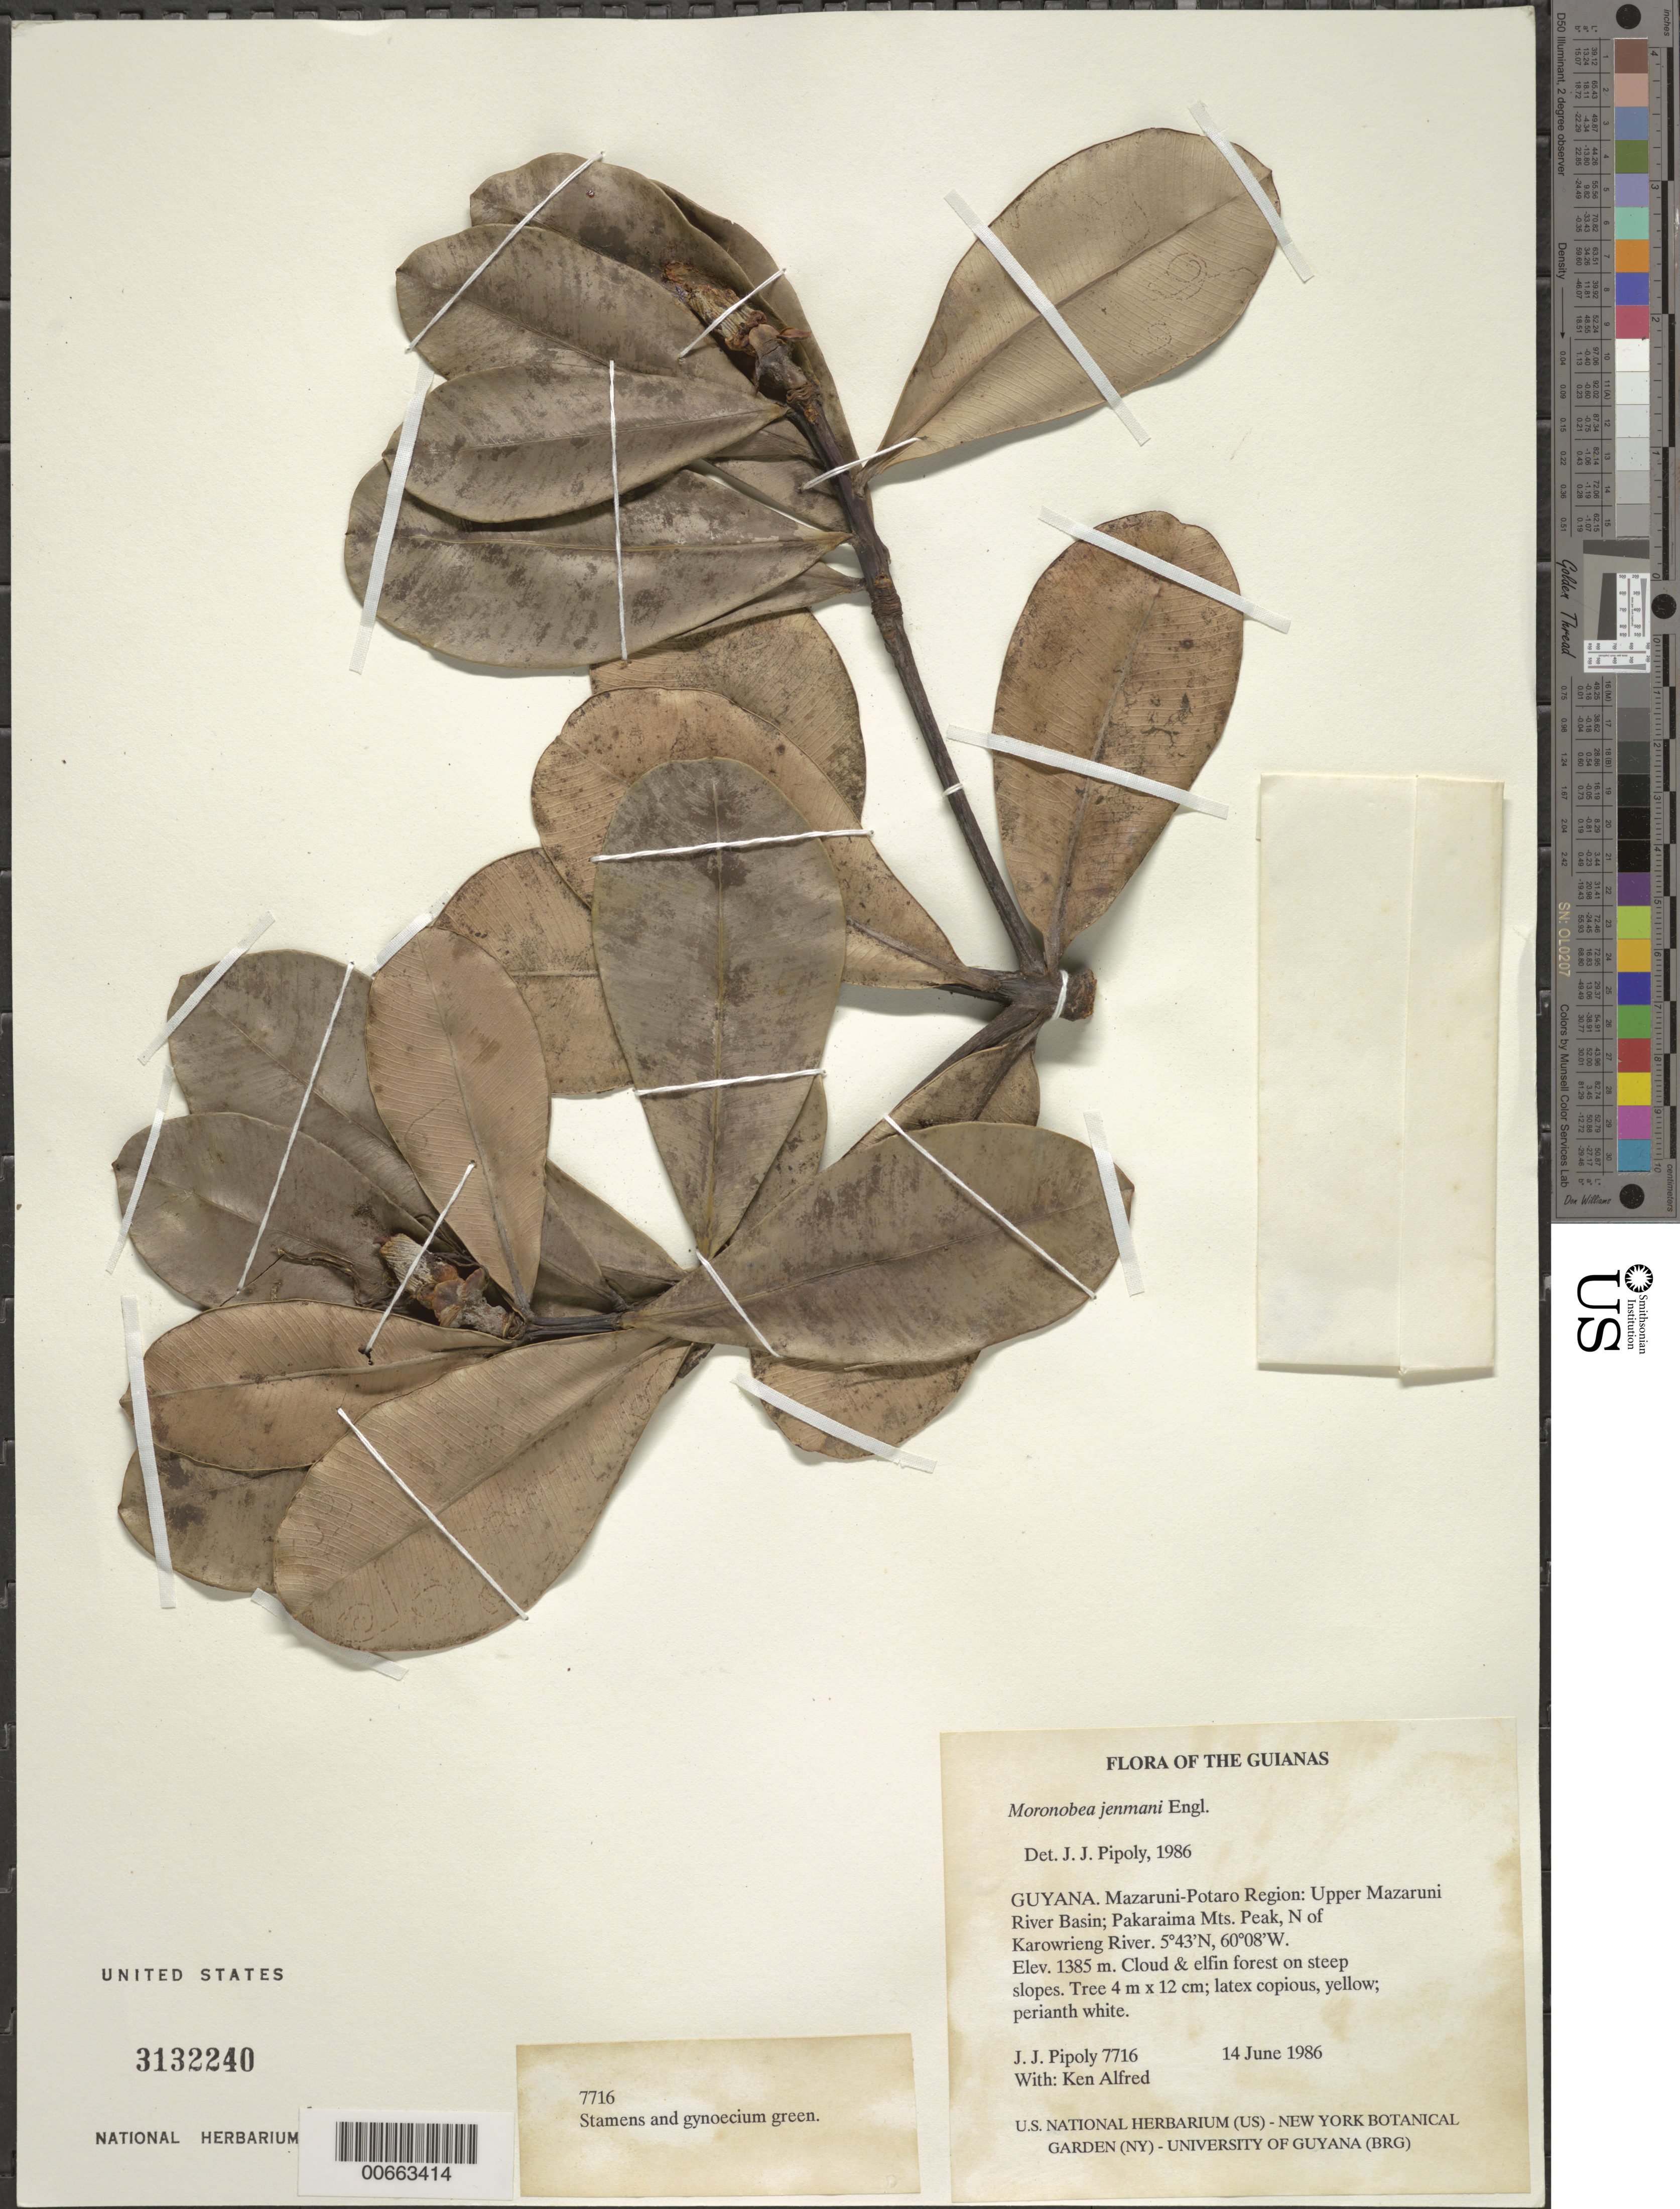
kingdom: Plantae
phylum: Tracheophyta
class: Magnoliopsida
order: Malpighiales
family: Clusiaceae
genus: Moronobea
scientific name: Moronobea jenmanii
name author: Engl.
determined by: Pipoly, J. J., III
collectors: J. J. Pipoly & K. Alfred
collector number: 7716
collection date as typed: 14 June 1986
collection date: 1986-06-14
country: Guyana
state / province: Cuyuni-Mazaruni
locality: Upper Mazaruni River Basin; Pakaraima Mts. Peak, N of Karowrieng River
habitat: Cloud & elfin forest on steep slopes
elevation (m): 1385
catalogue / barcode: US 3132240